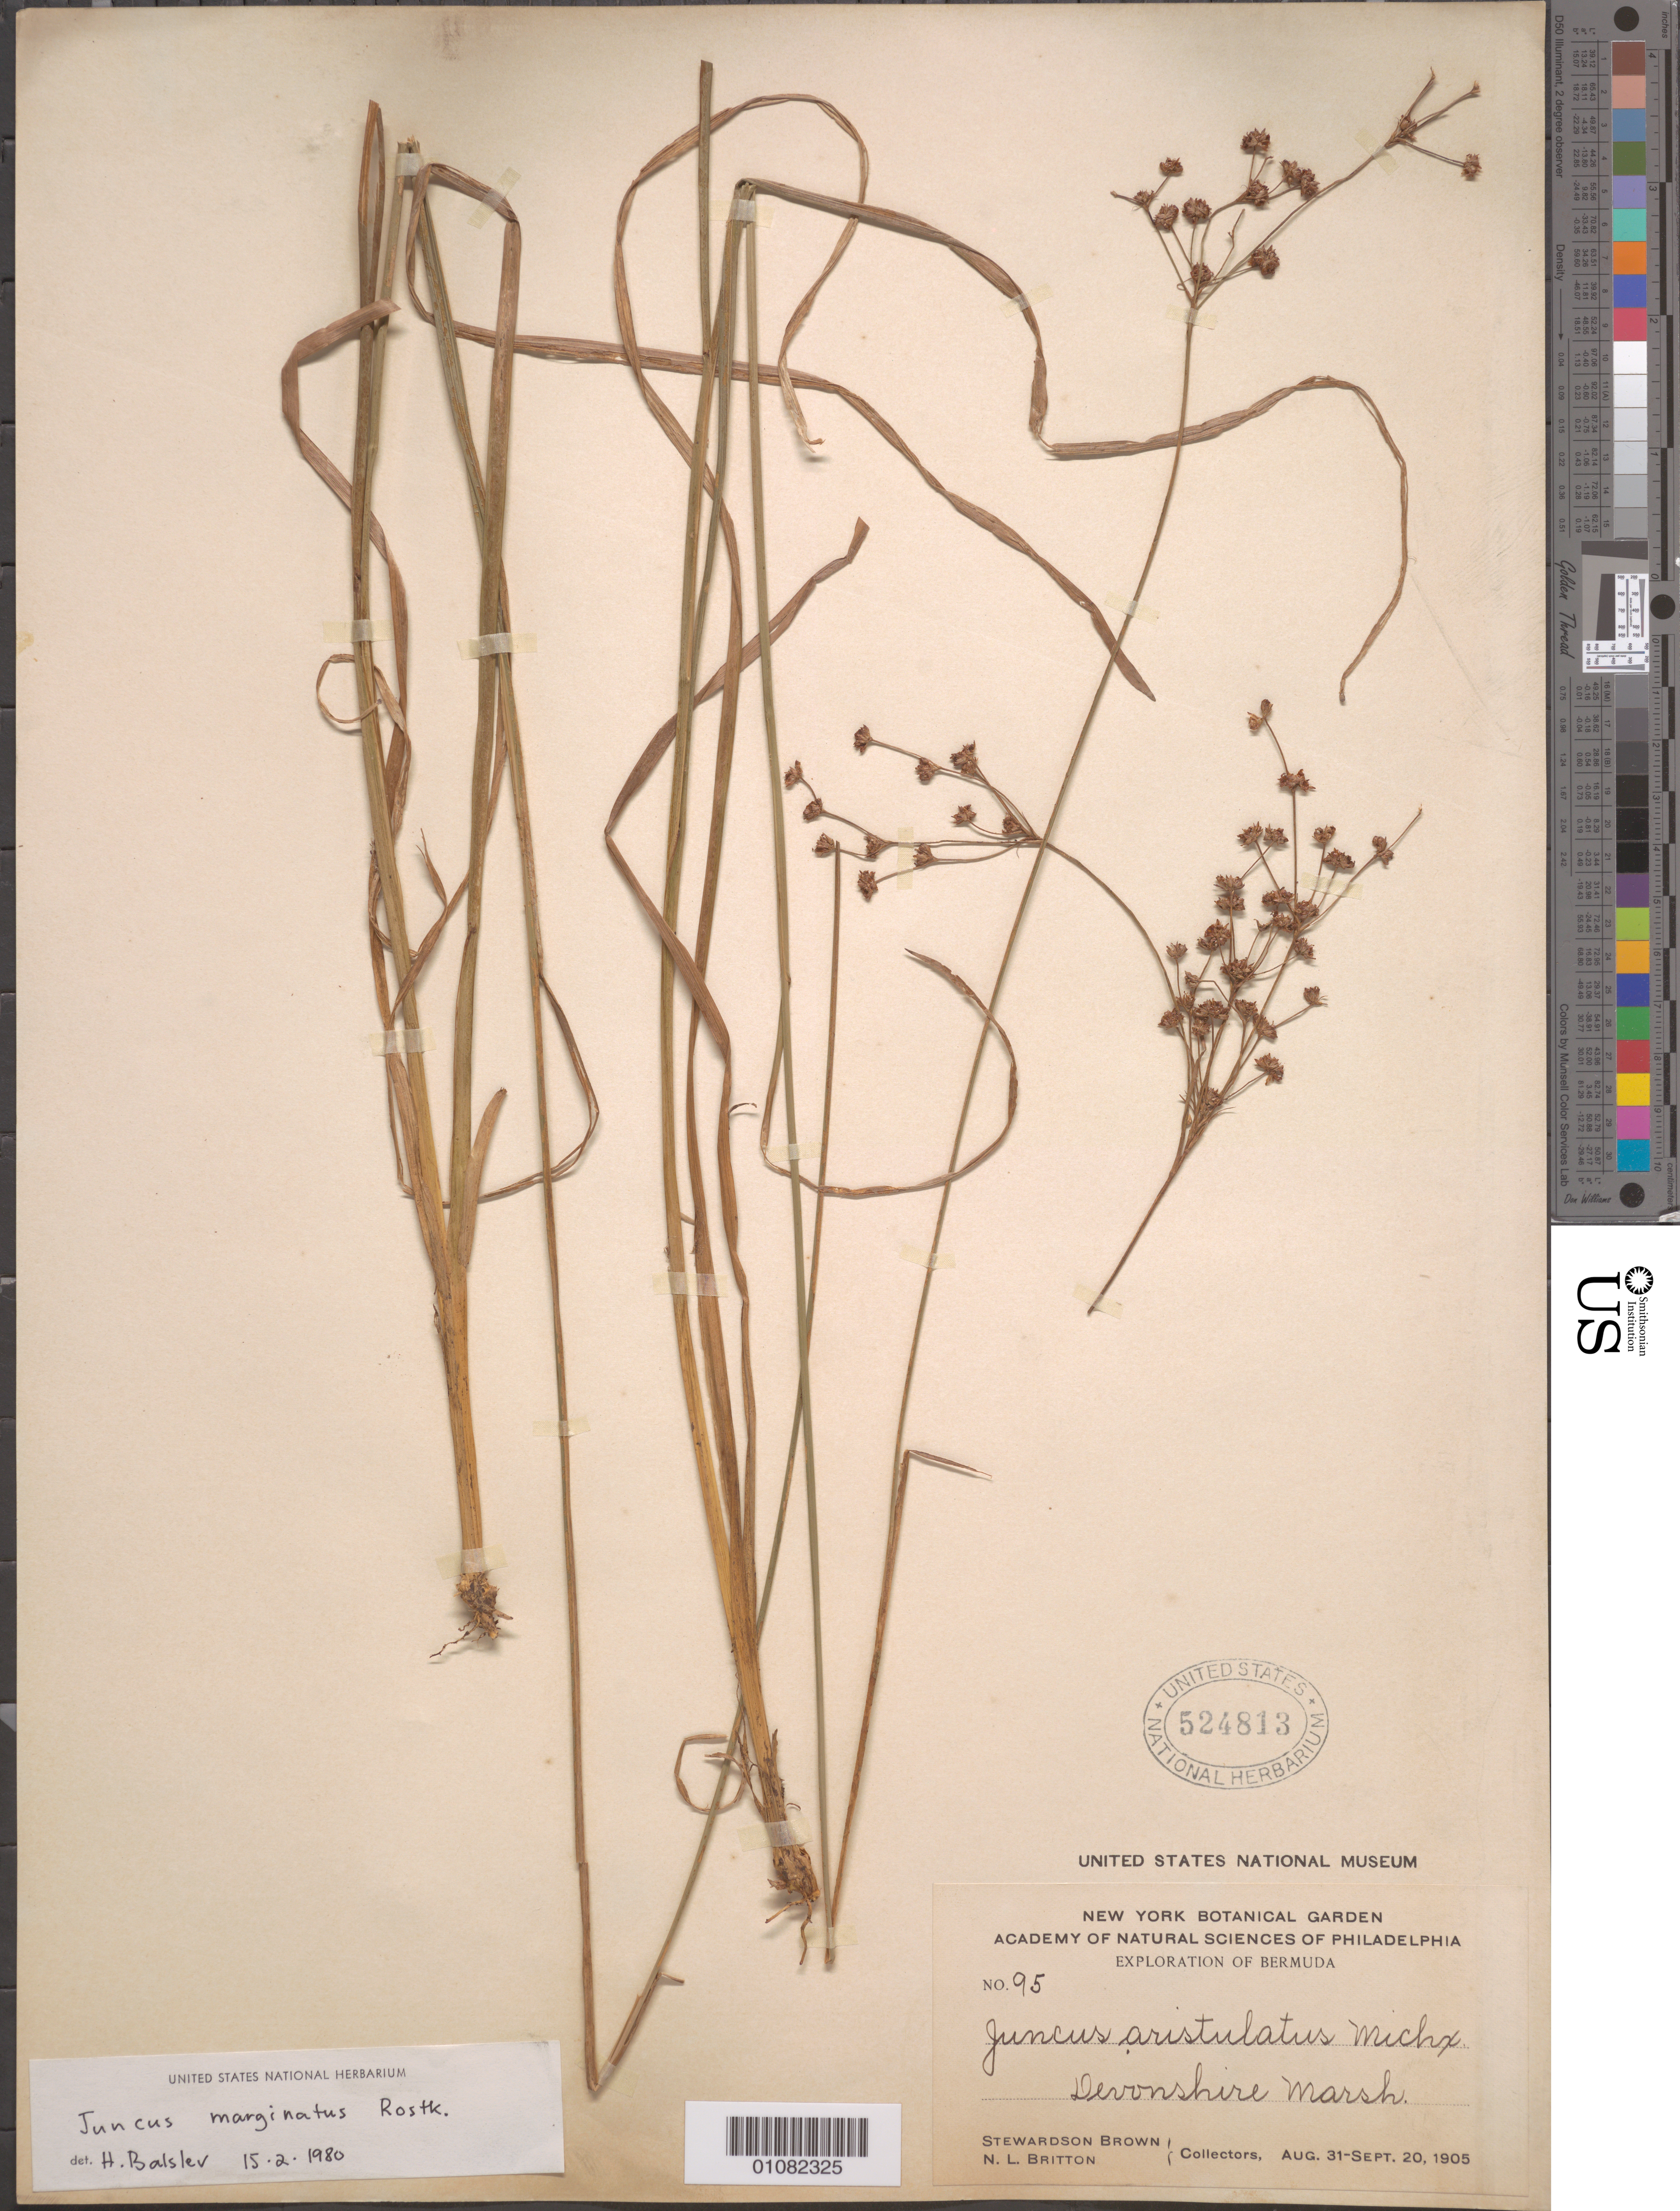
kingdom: Plantae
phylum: Tracheophyta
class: Liliopsida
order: Poales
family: Juncaceae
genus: Juncus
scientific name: Juncus marginatus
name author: Rostk.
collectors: N. Britton & S. Brown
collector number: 95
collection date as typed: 31 Aug 1905 to 20 Sep 1905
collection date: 1905-08-31/1905-09-20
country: Bermuda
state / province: Devonshire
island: Bermuda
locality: Devonshire marsh.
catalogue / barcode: US 524813